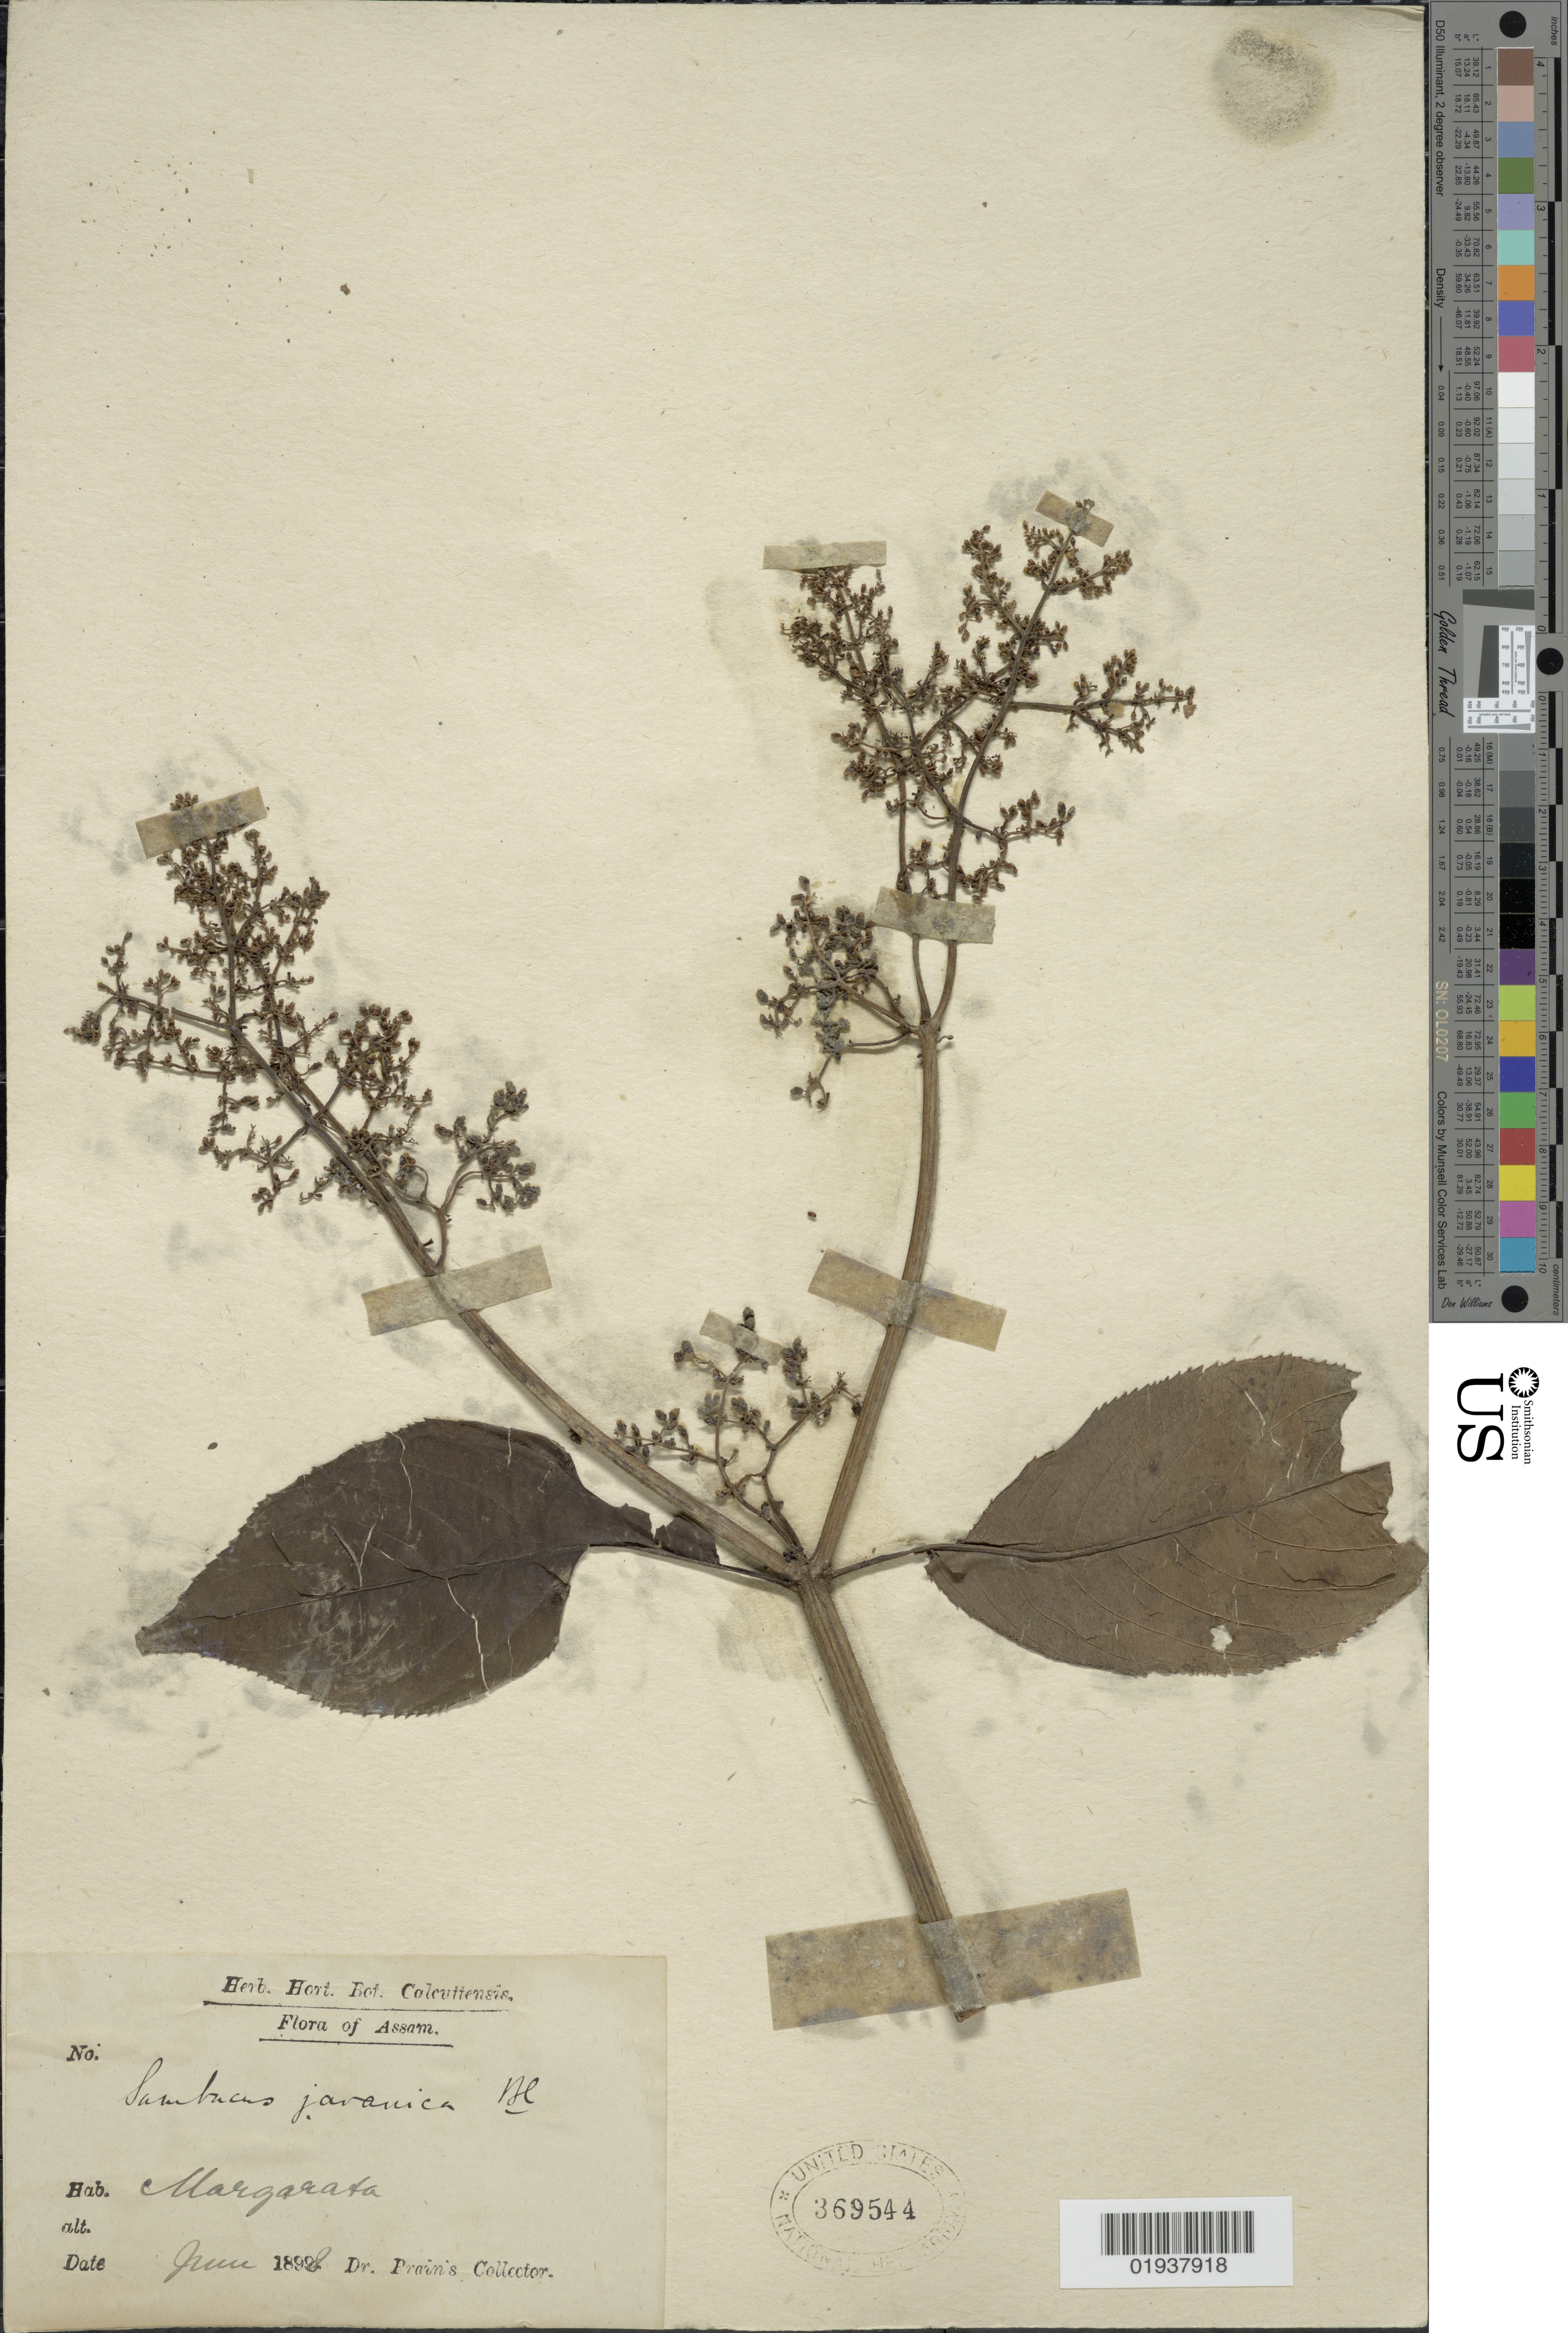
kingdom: Plantae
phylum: Tracheophyta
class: Magnoliopsida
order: Dipsacales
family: Viburnaceae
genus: Sambucus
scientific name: Sambucus javanica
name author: Blume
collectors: Dr. Prain's collector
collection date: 1898-06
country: India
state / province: Assam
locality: Margarata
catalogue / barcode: US 369544